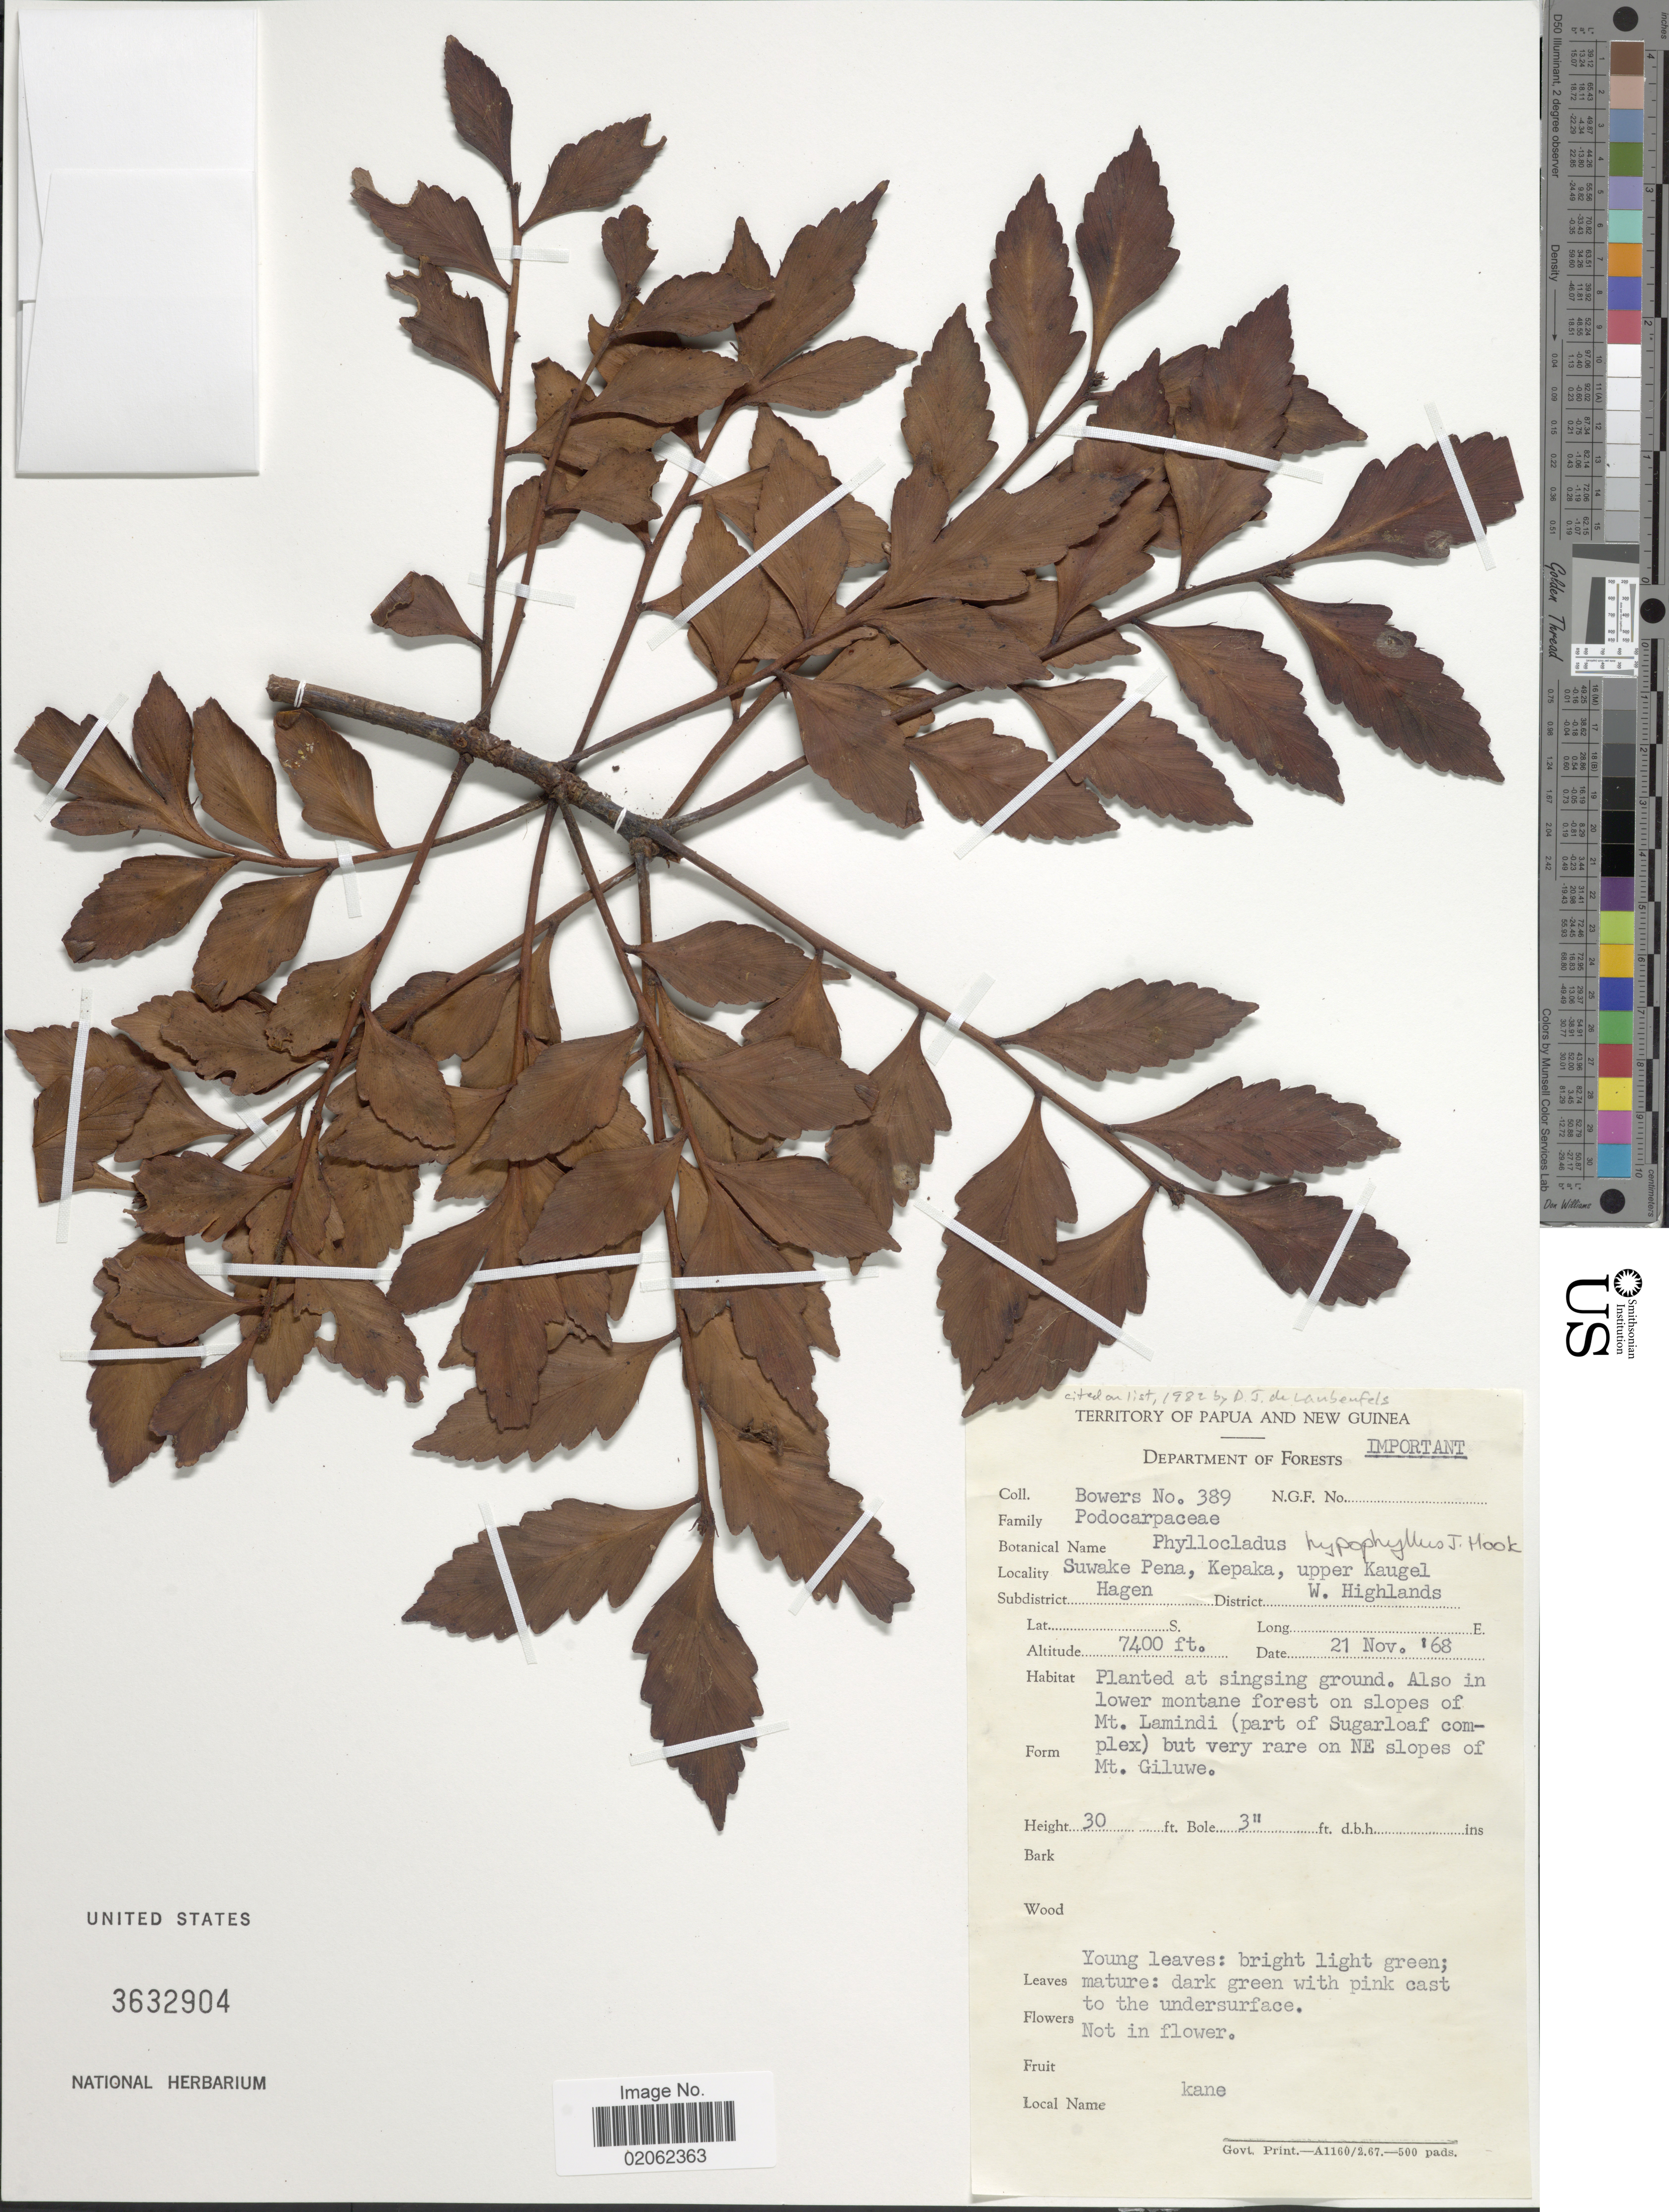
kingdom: Plantae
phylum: Tracheophyta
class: Pinopsida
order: Pinales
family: Phyllocladaceae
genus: Phyllocladus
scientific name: Phyllocladus hypophyllus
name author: Hook. f.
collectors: -. Bowers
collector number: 389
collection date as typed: Transcribed d/m/y: 21/11/68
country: Papua New Guinea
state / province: Western Highlands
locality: Territory of Papua and New Guinea, Suwake Pena, Kepaka, upper Kaugel, subdistrict Hagen, District W. Highlands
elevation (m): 2256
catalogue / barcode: US 3632904